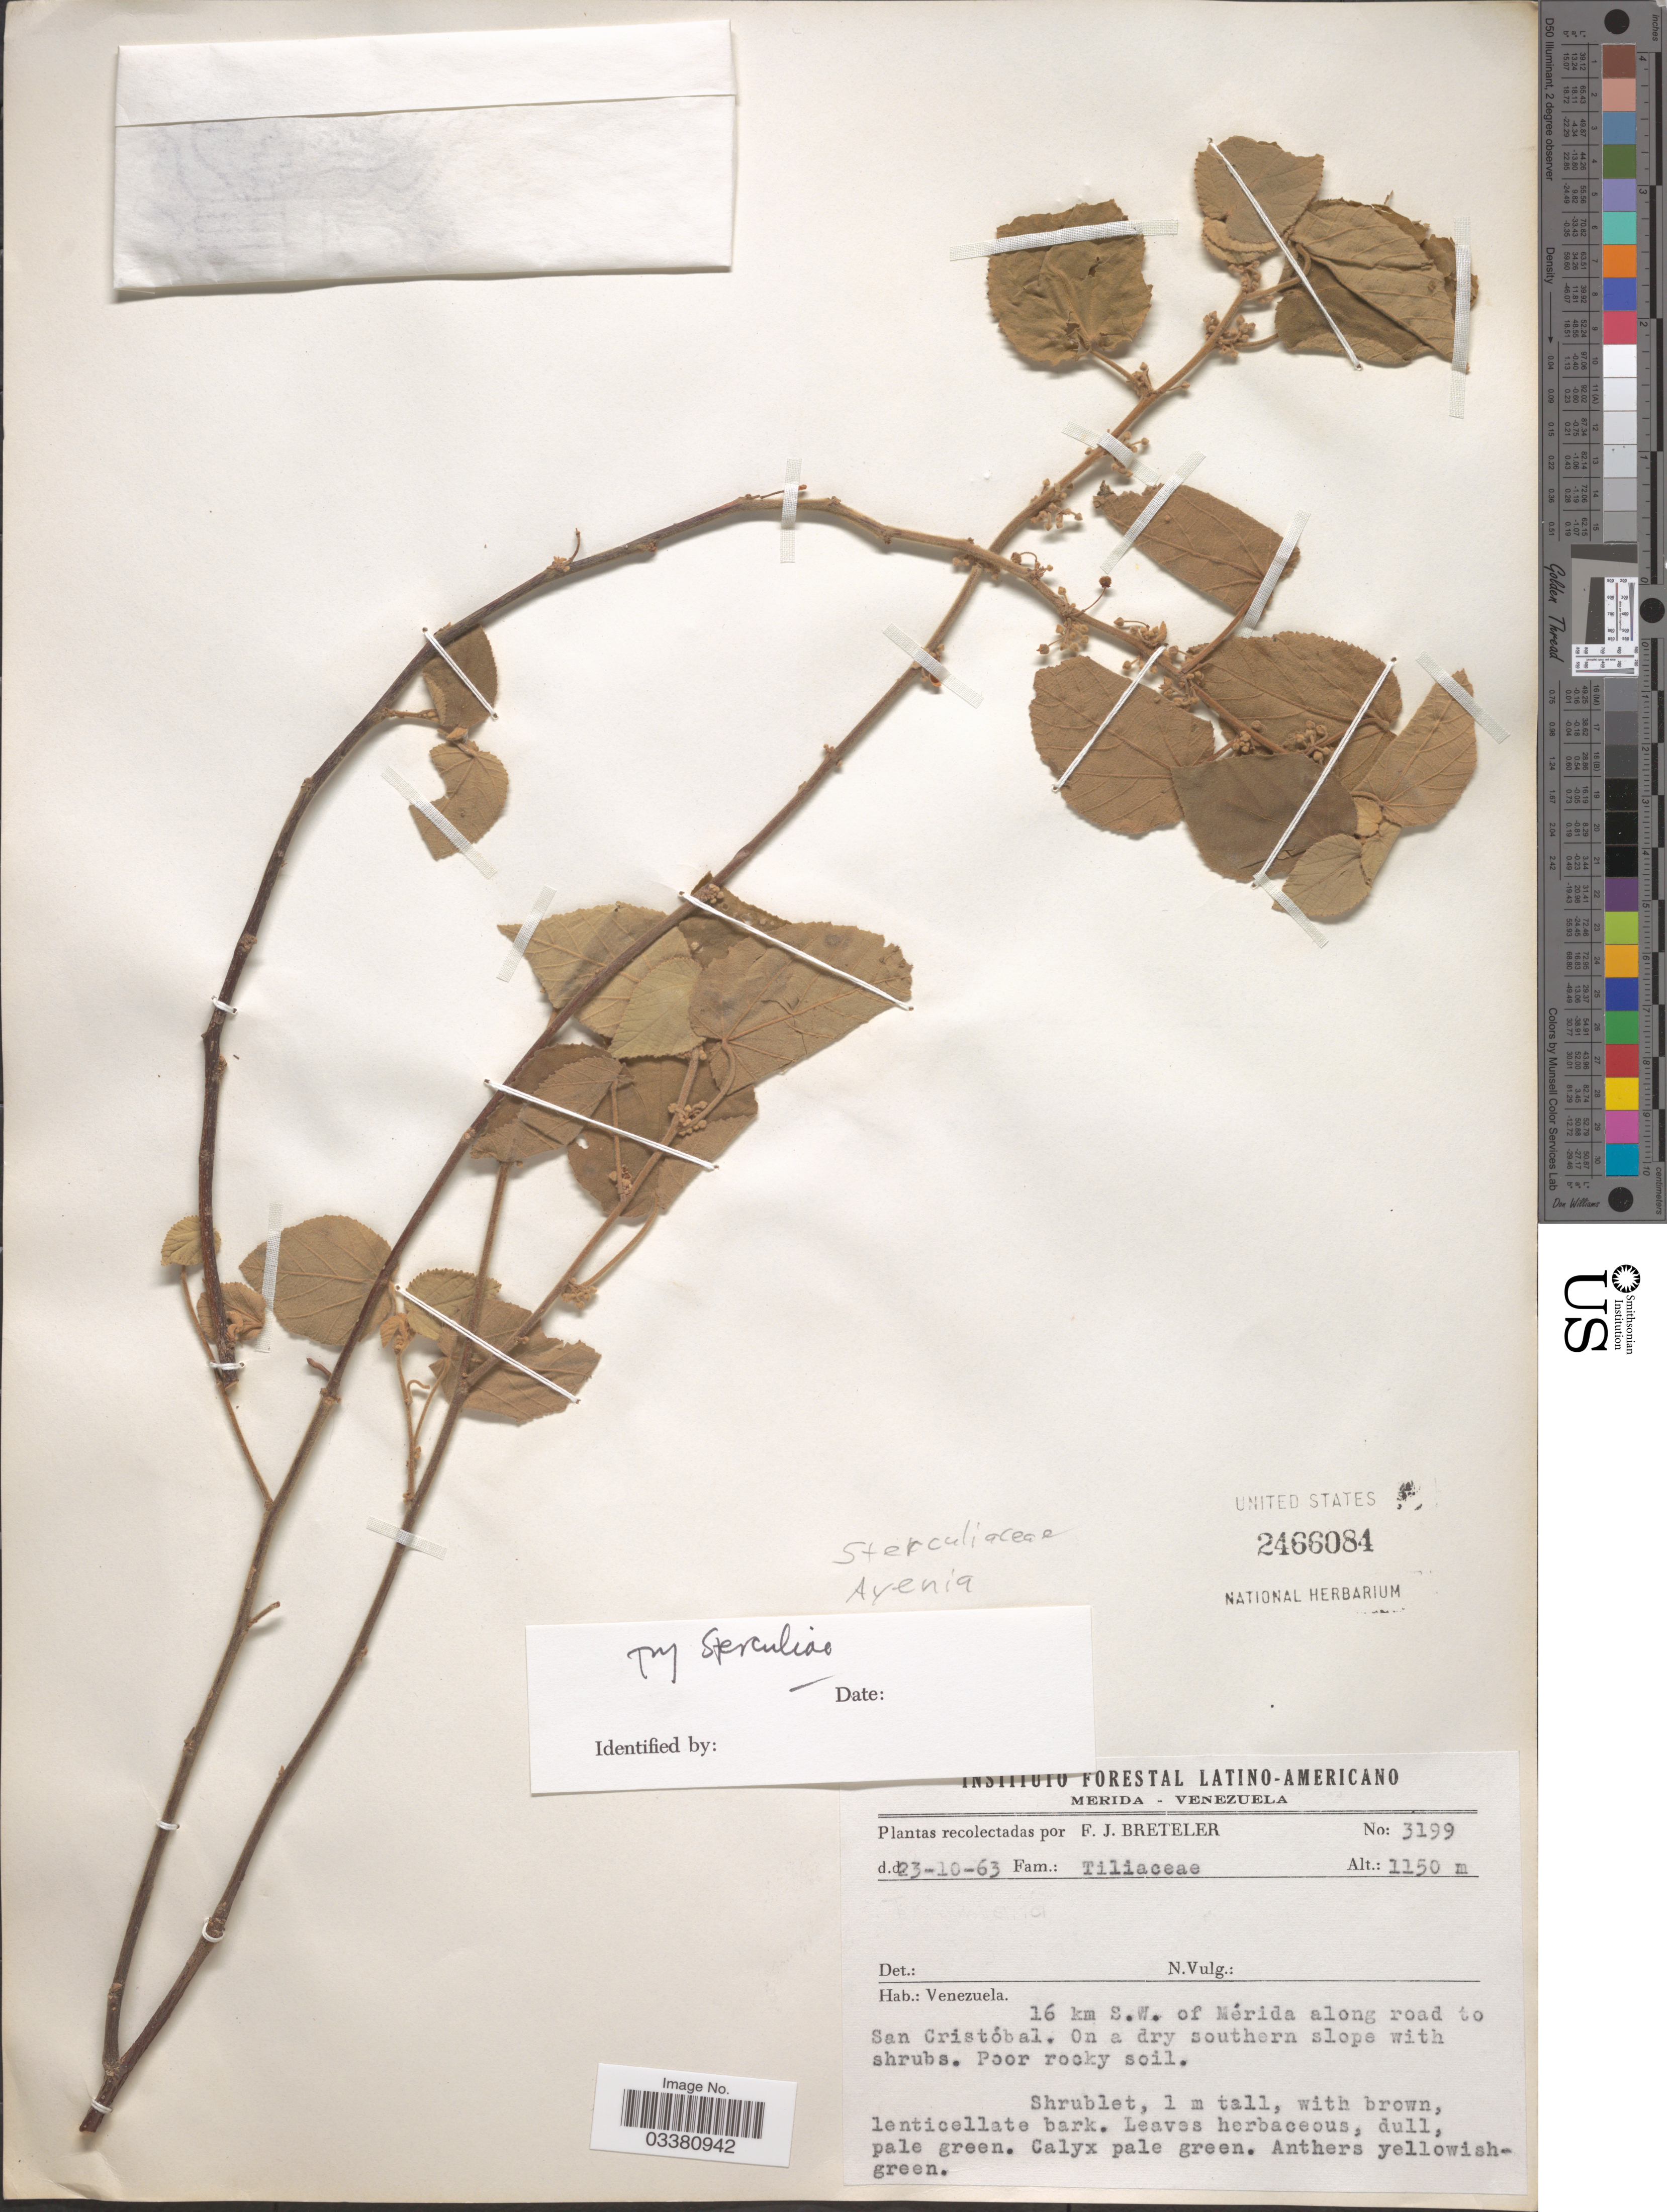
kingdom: Plantae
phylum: Tracheophyta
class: Magnoliopsida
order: Malvales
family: Malvaceae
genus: Ayenia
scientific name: Ayenia magna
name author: L.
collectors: F. J. Breteler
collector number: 3199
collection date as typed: Transcribed d/m/y: 23/10/63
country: Venezuela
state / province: Mérida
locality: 16 km S.W. of Mérida along road to San Cristóbal.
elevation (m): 1150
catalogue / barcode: US 2466084